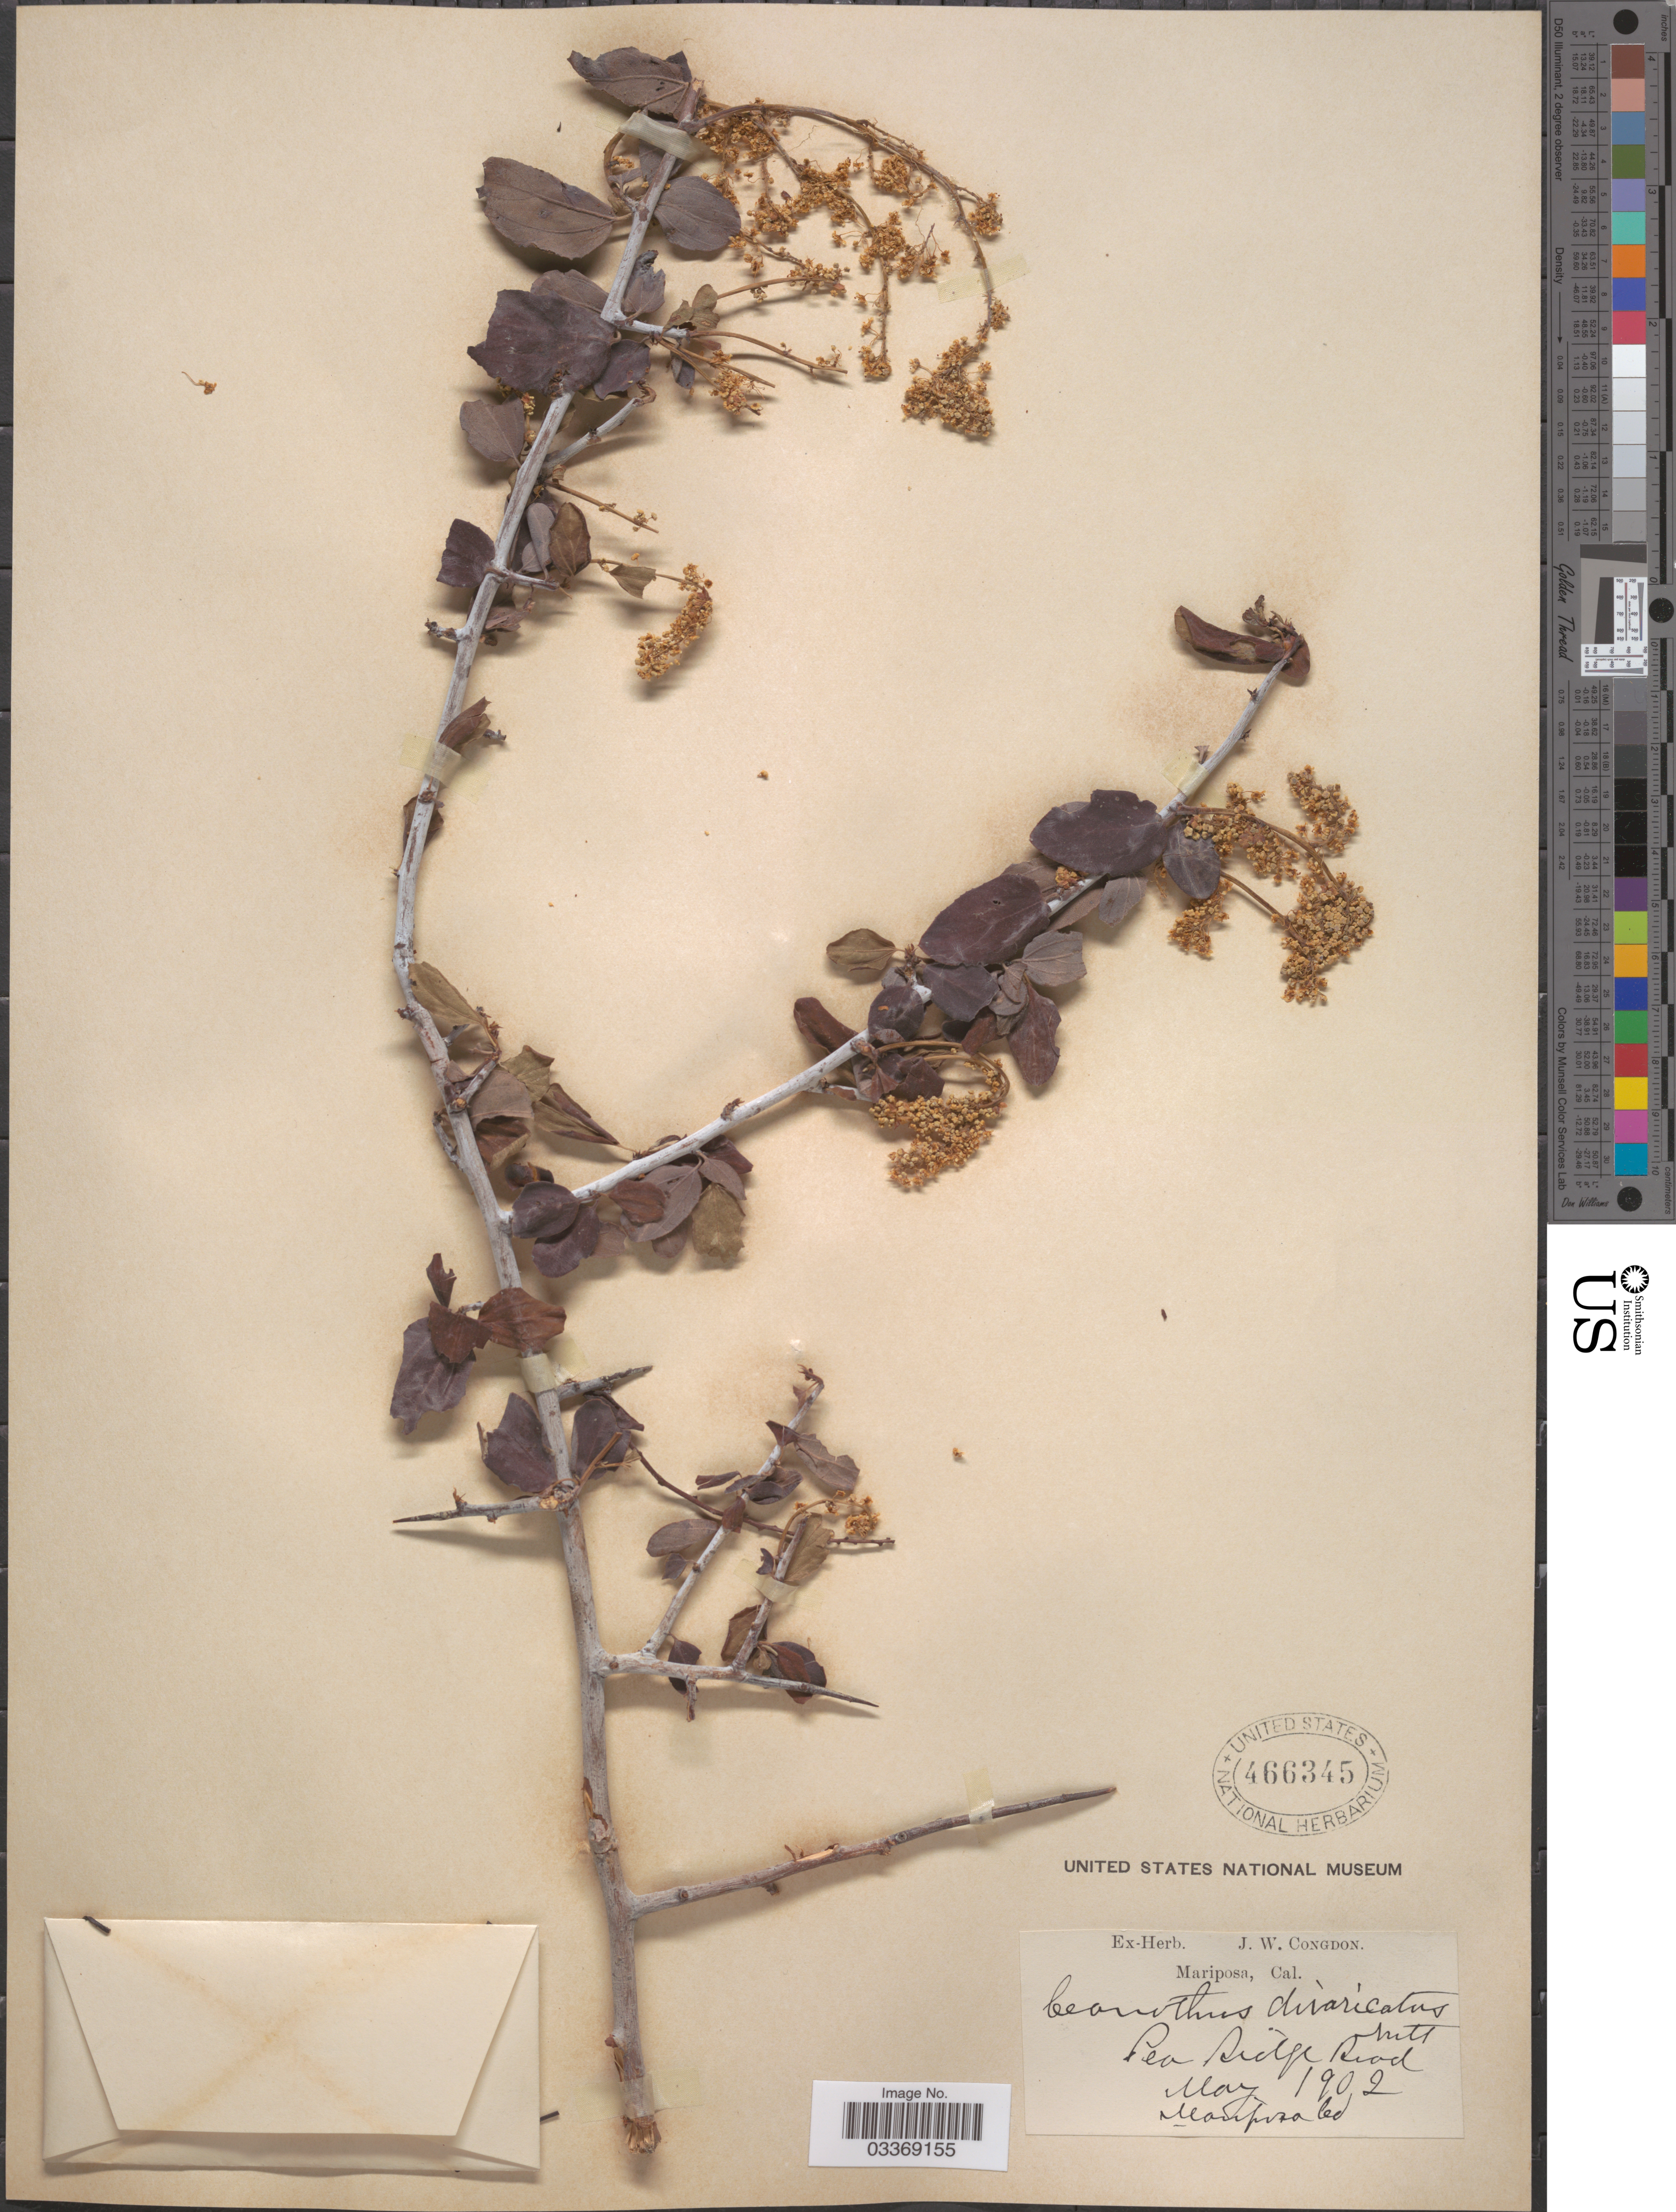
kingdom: Plantae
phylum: Tracheophyta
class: Magnoliopsida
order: Rosales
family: Rhamnaceae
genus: Ceanothus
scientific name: Ceanothus divaricatus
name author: Nutt. ex Torr. & S.F. Gray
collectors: ex herb. J. W. Congdon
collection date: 1902-05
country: United States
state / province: California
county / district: Mariposa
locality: Pea Ridge Road, Mariposa Co.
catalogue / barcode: US 466345